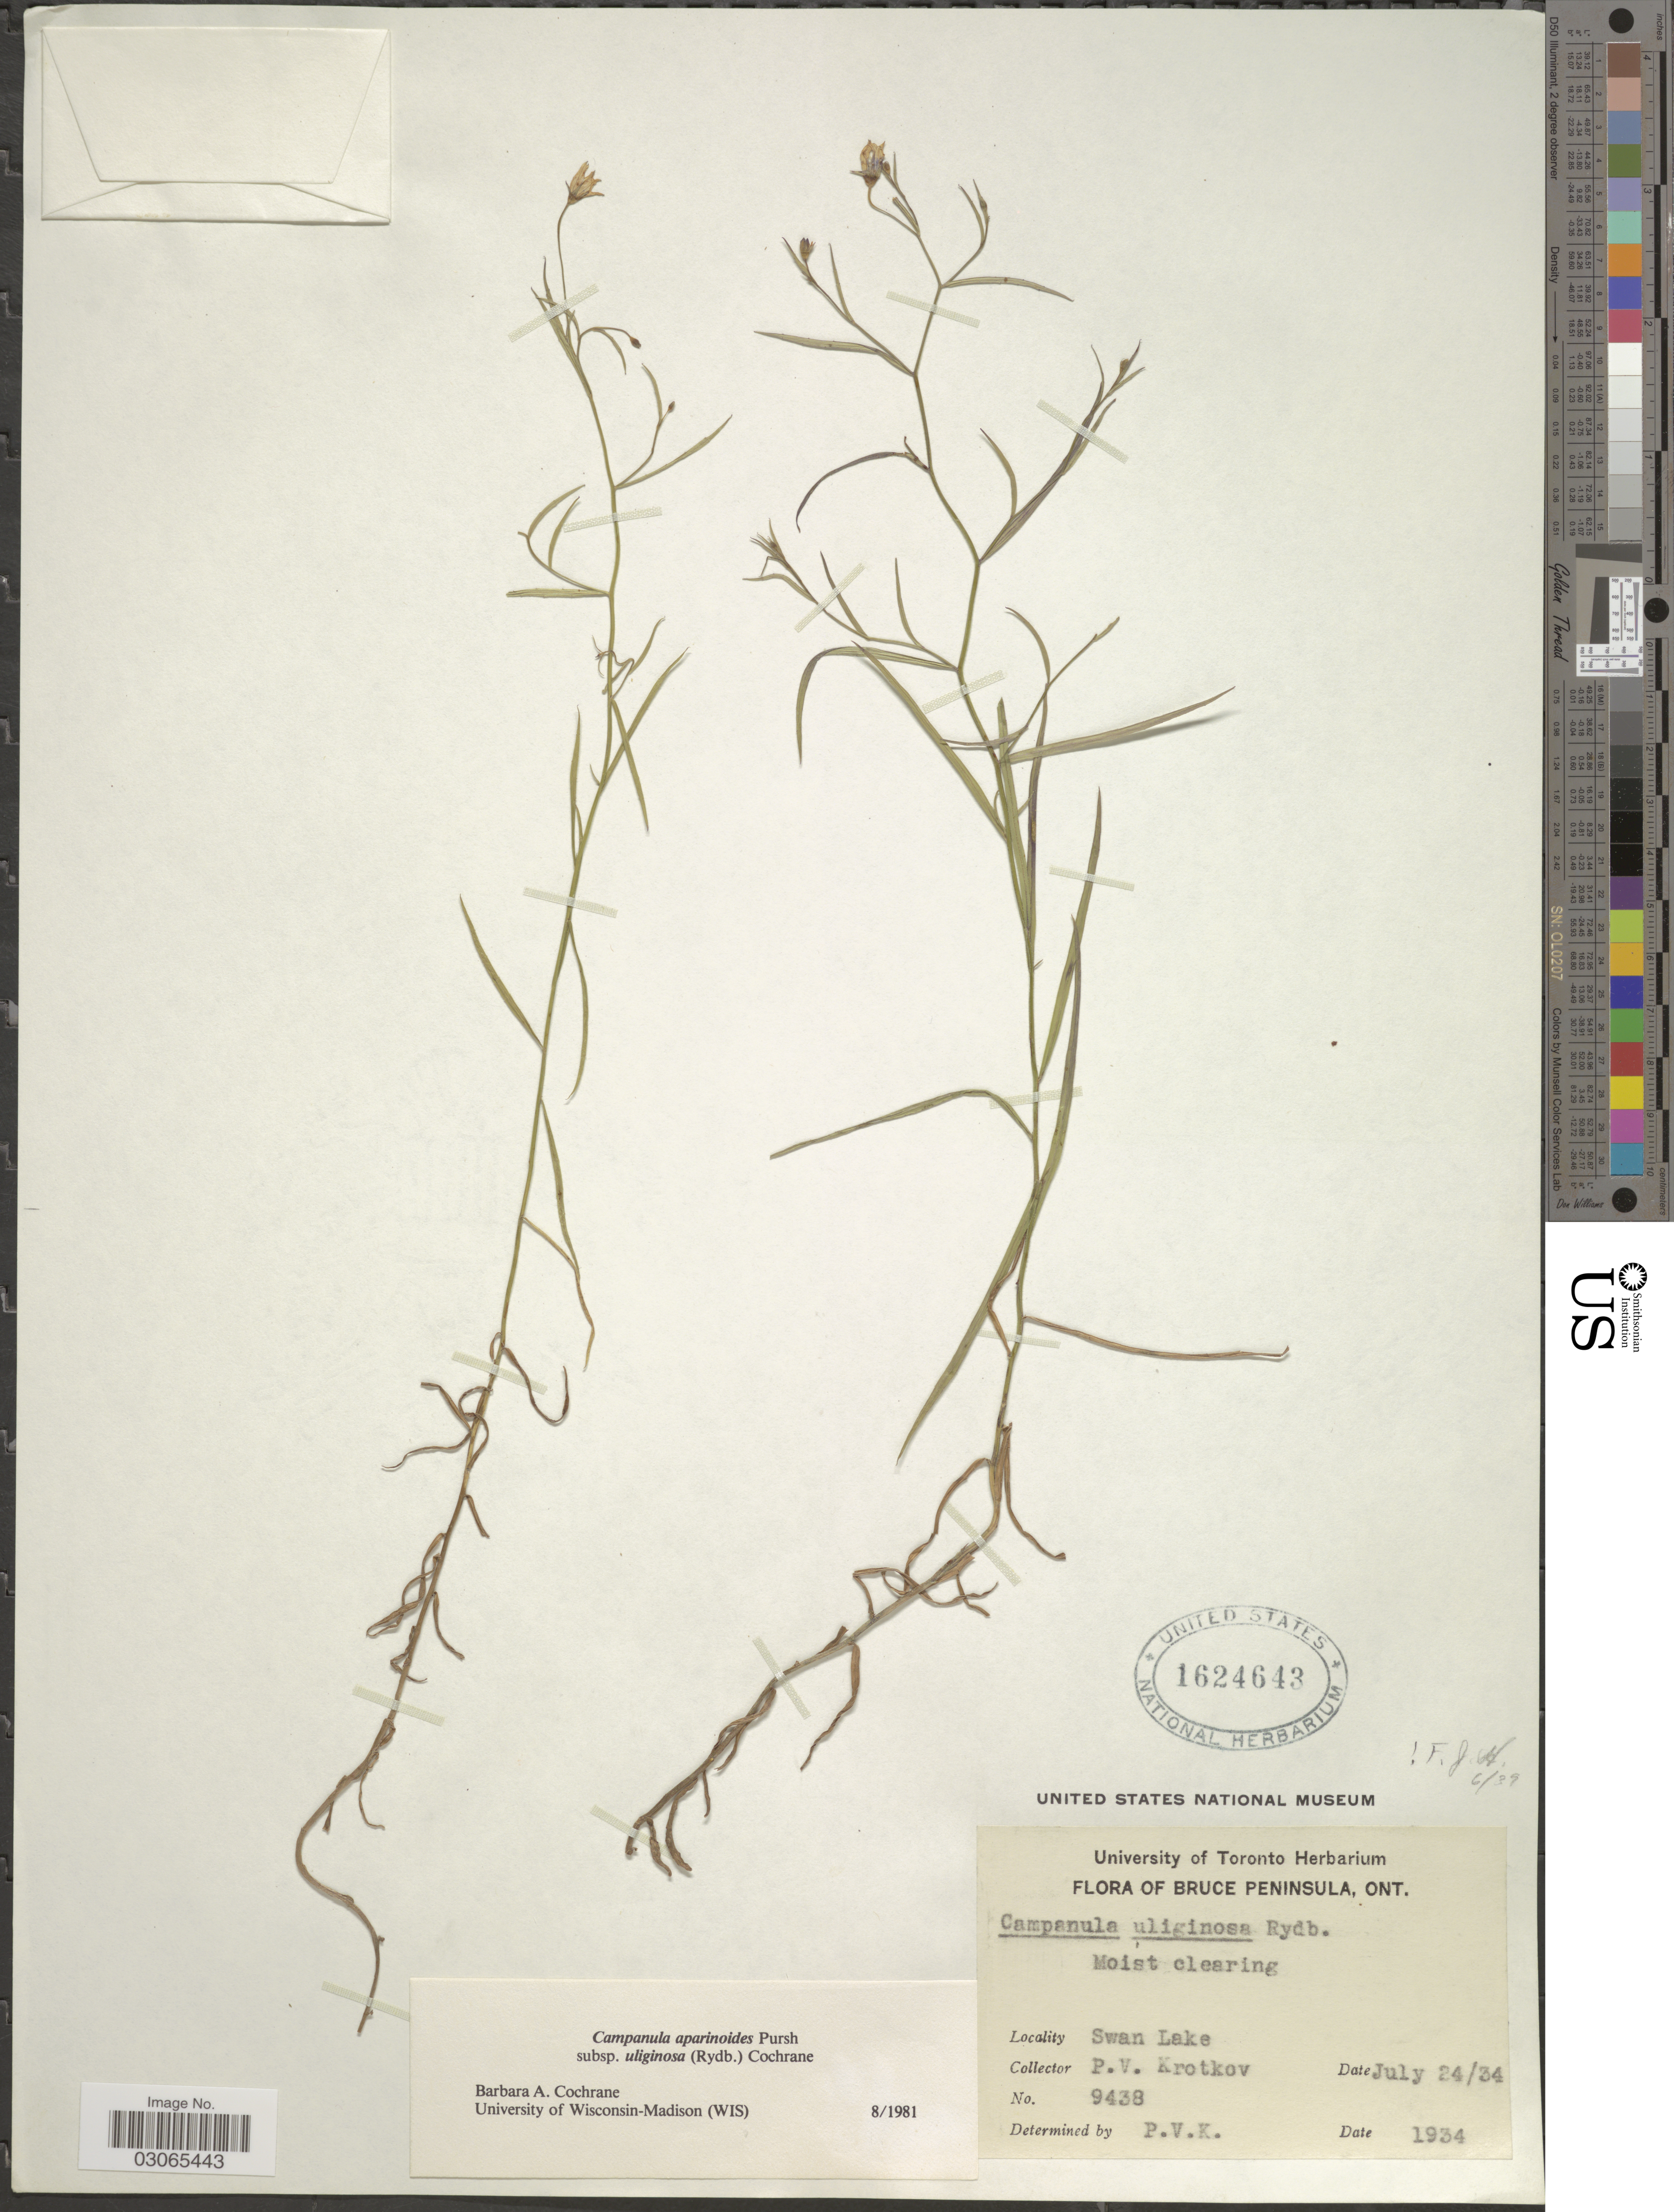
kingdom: Plantae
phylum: Tracheophyta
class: Magnoliopsida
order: Asterales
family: Campanulaceae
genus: Campanula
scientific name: Campanula aparinoides var. uliginosa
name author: (Rydb.) Gleason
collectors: P. V. Krotkov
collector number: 9438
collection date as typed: Transcribed d/m/y: 24/7/34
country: Canada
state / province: Ontario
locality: Bruce Peninsula. Swan Lake.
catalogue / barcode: US 1624643